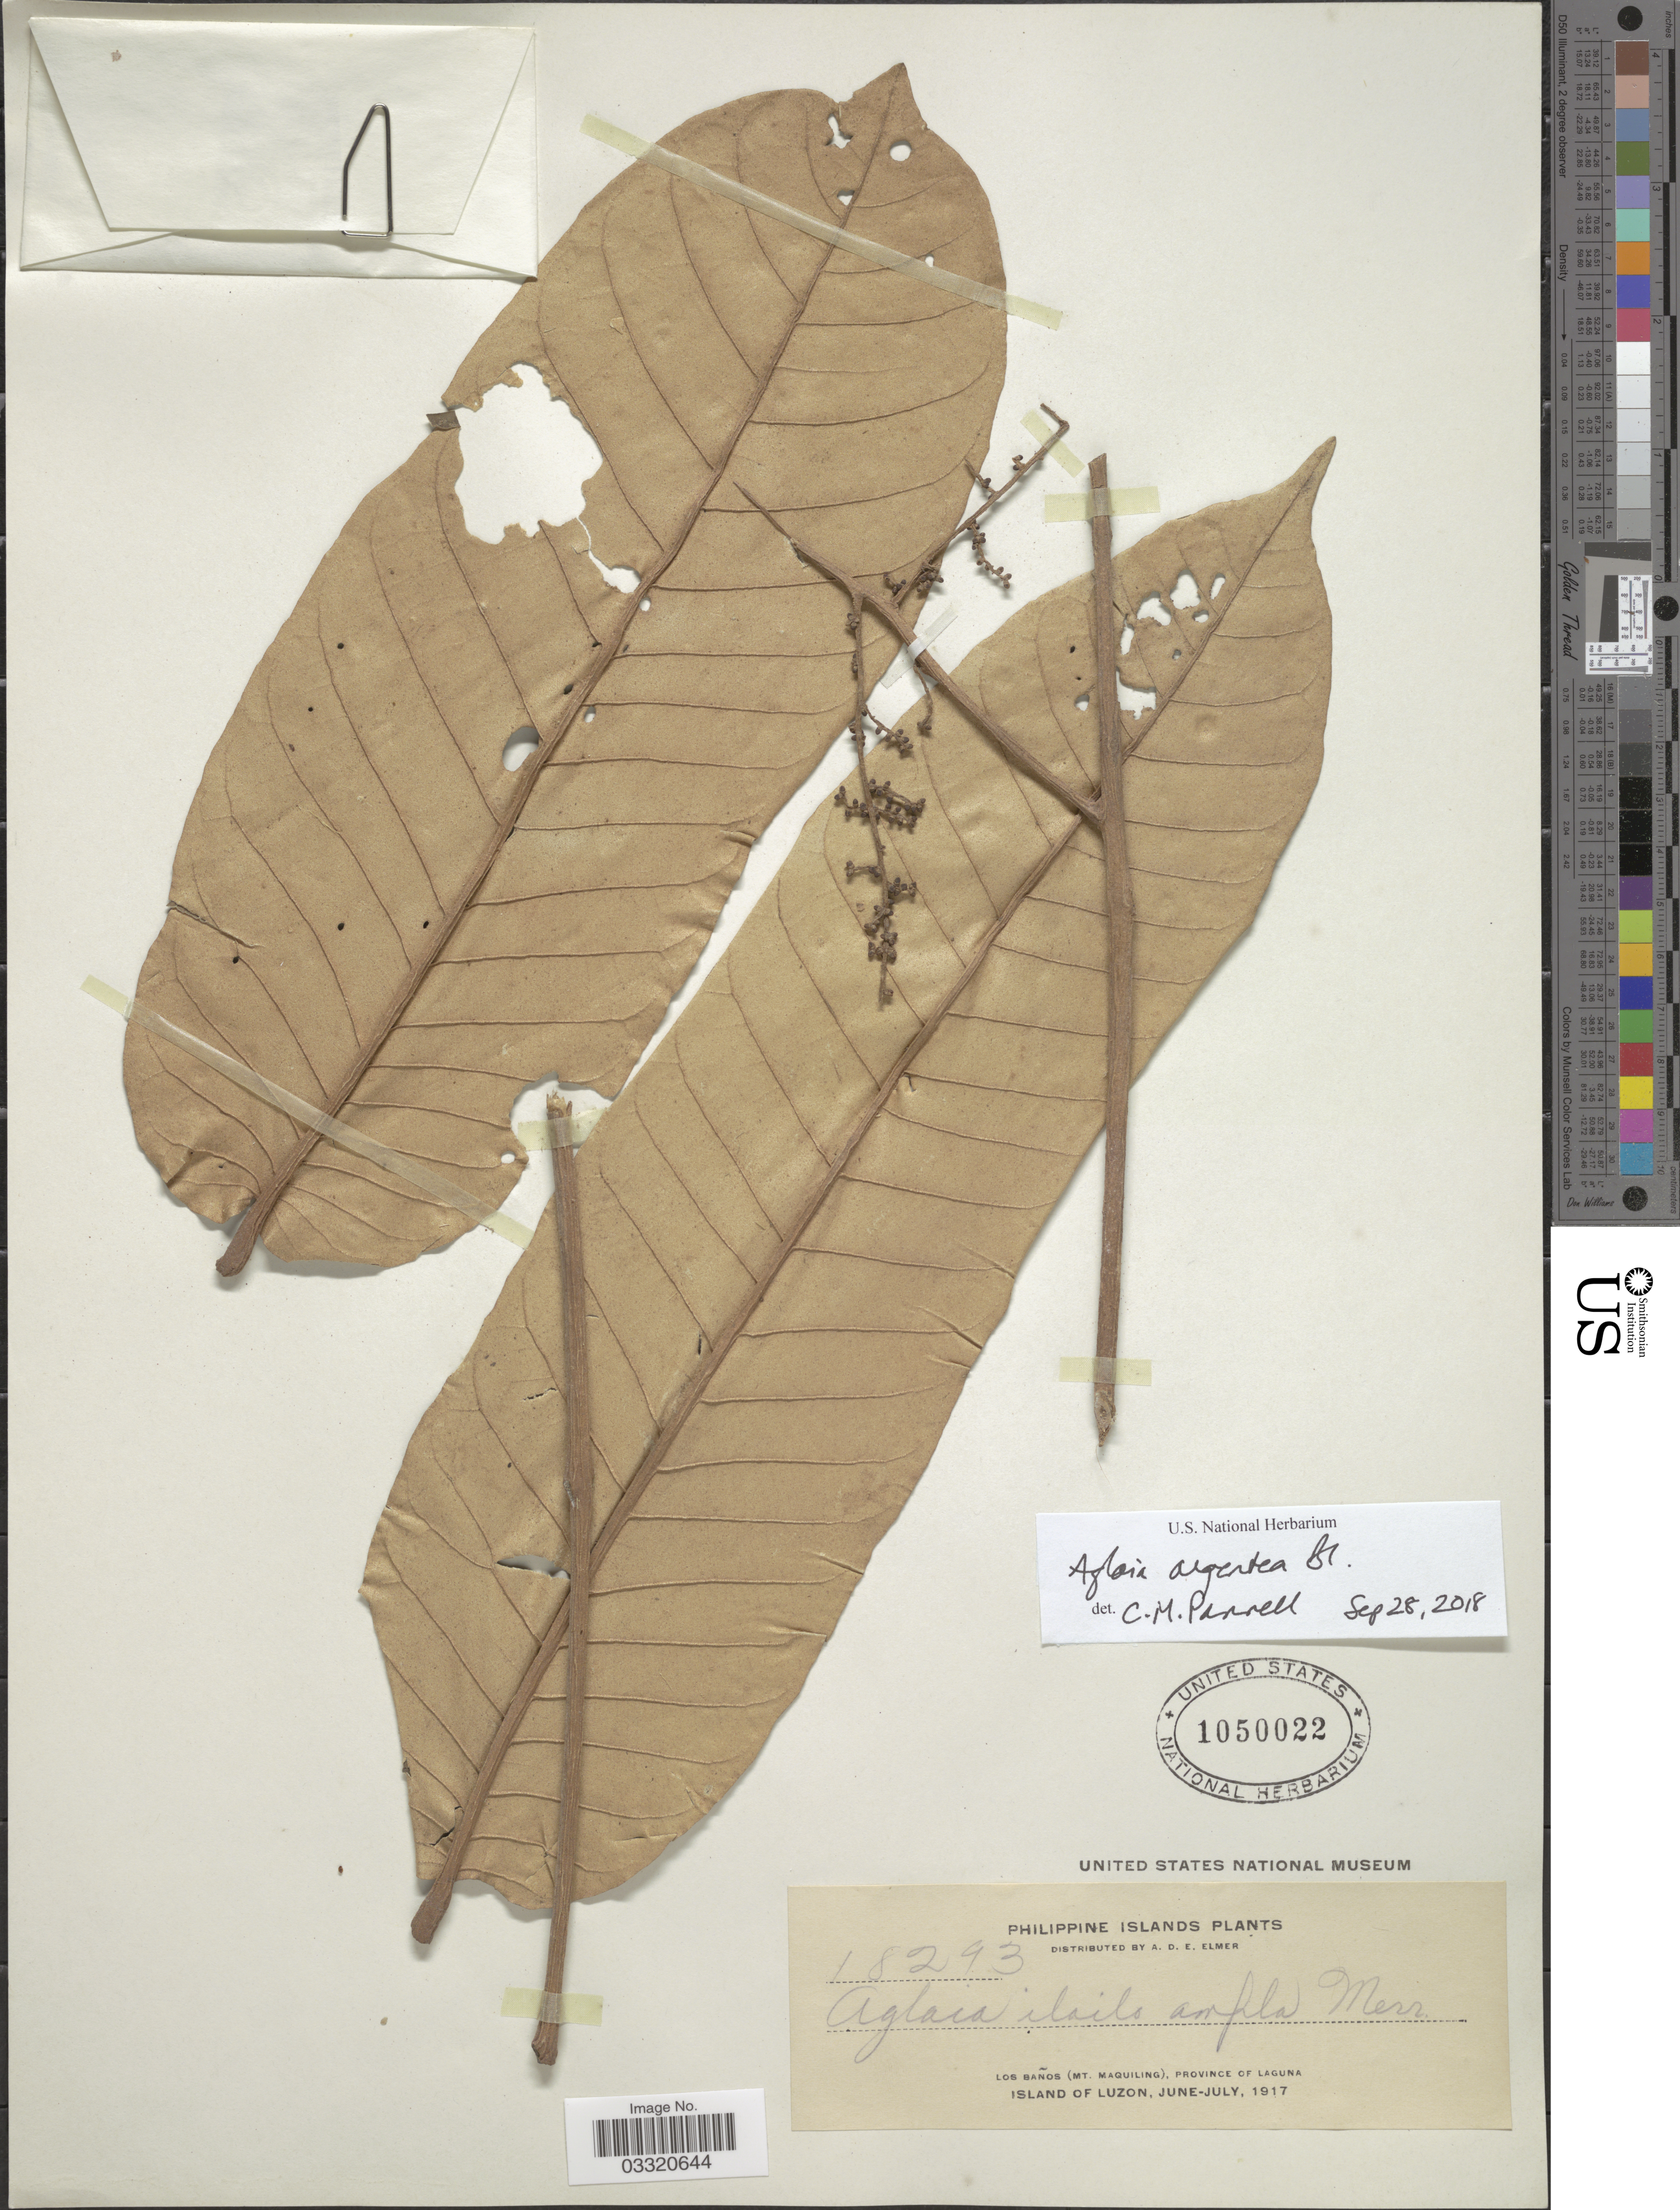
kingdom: Plantae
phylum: Tracheophyta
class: Magnoliopsida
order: Sapindales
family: Meliaceae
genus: Aglaia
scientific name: Aglaia argentea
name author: Blume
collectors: A. D. E. Elmer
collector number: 18293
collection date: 1917-06/1917-07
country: Philippines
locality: Philippine Islands. Los Baños (Mt. Maquiling), province of Laguna.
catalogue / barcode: US 1050022